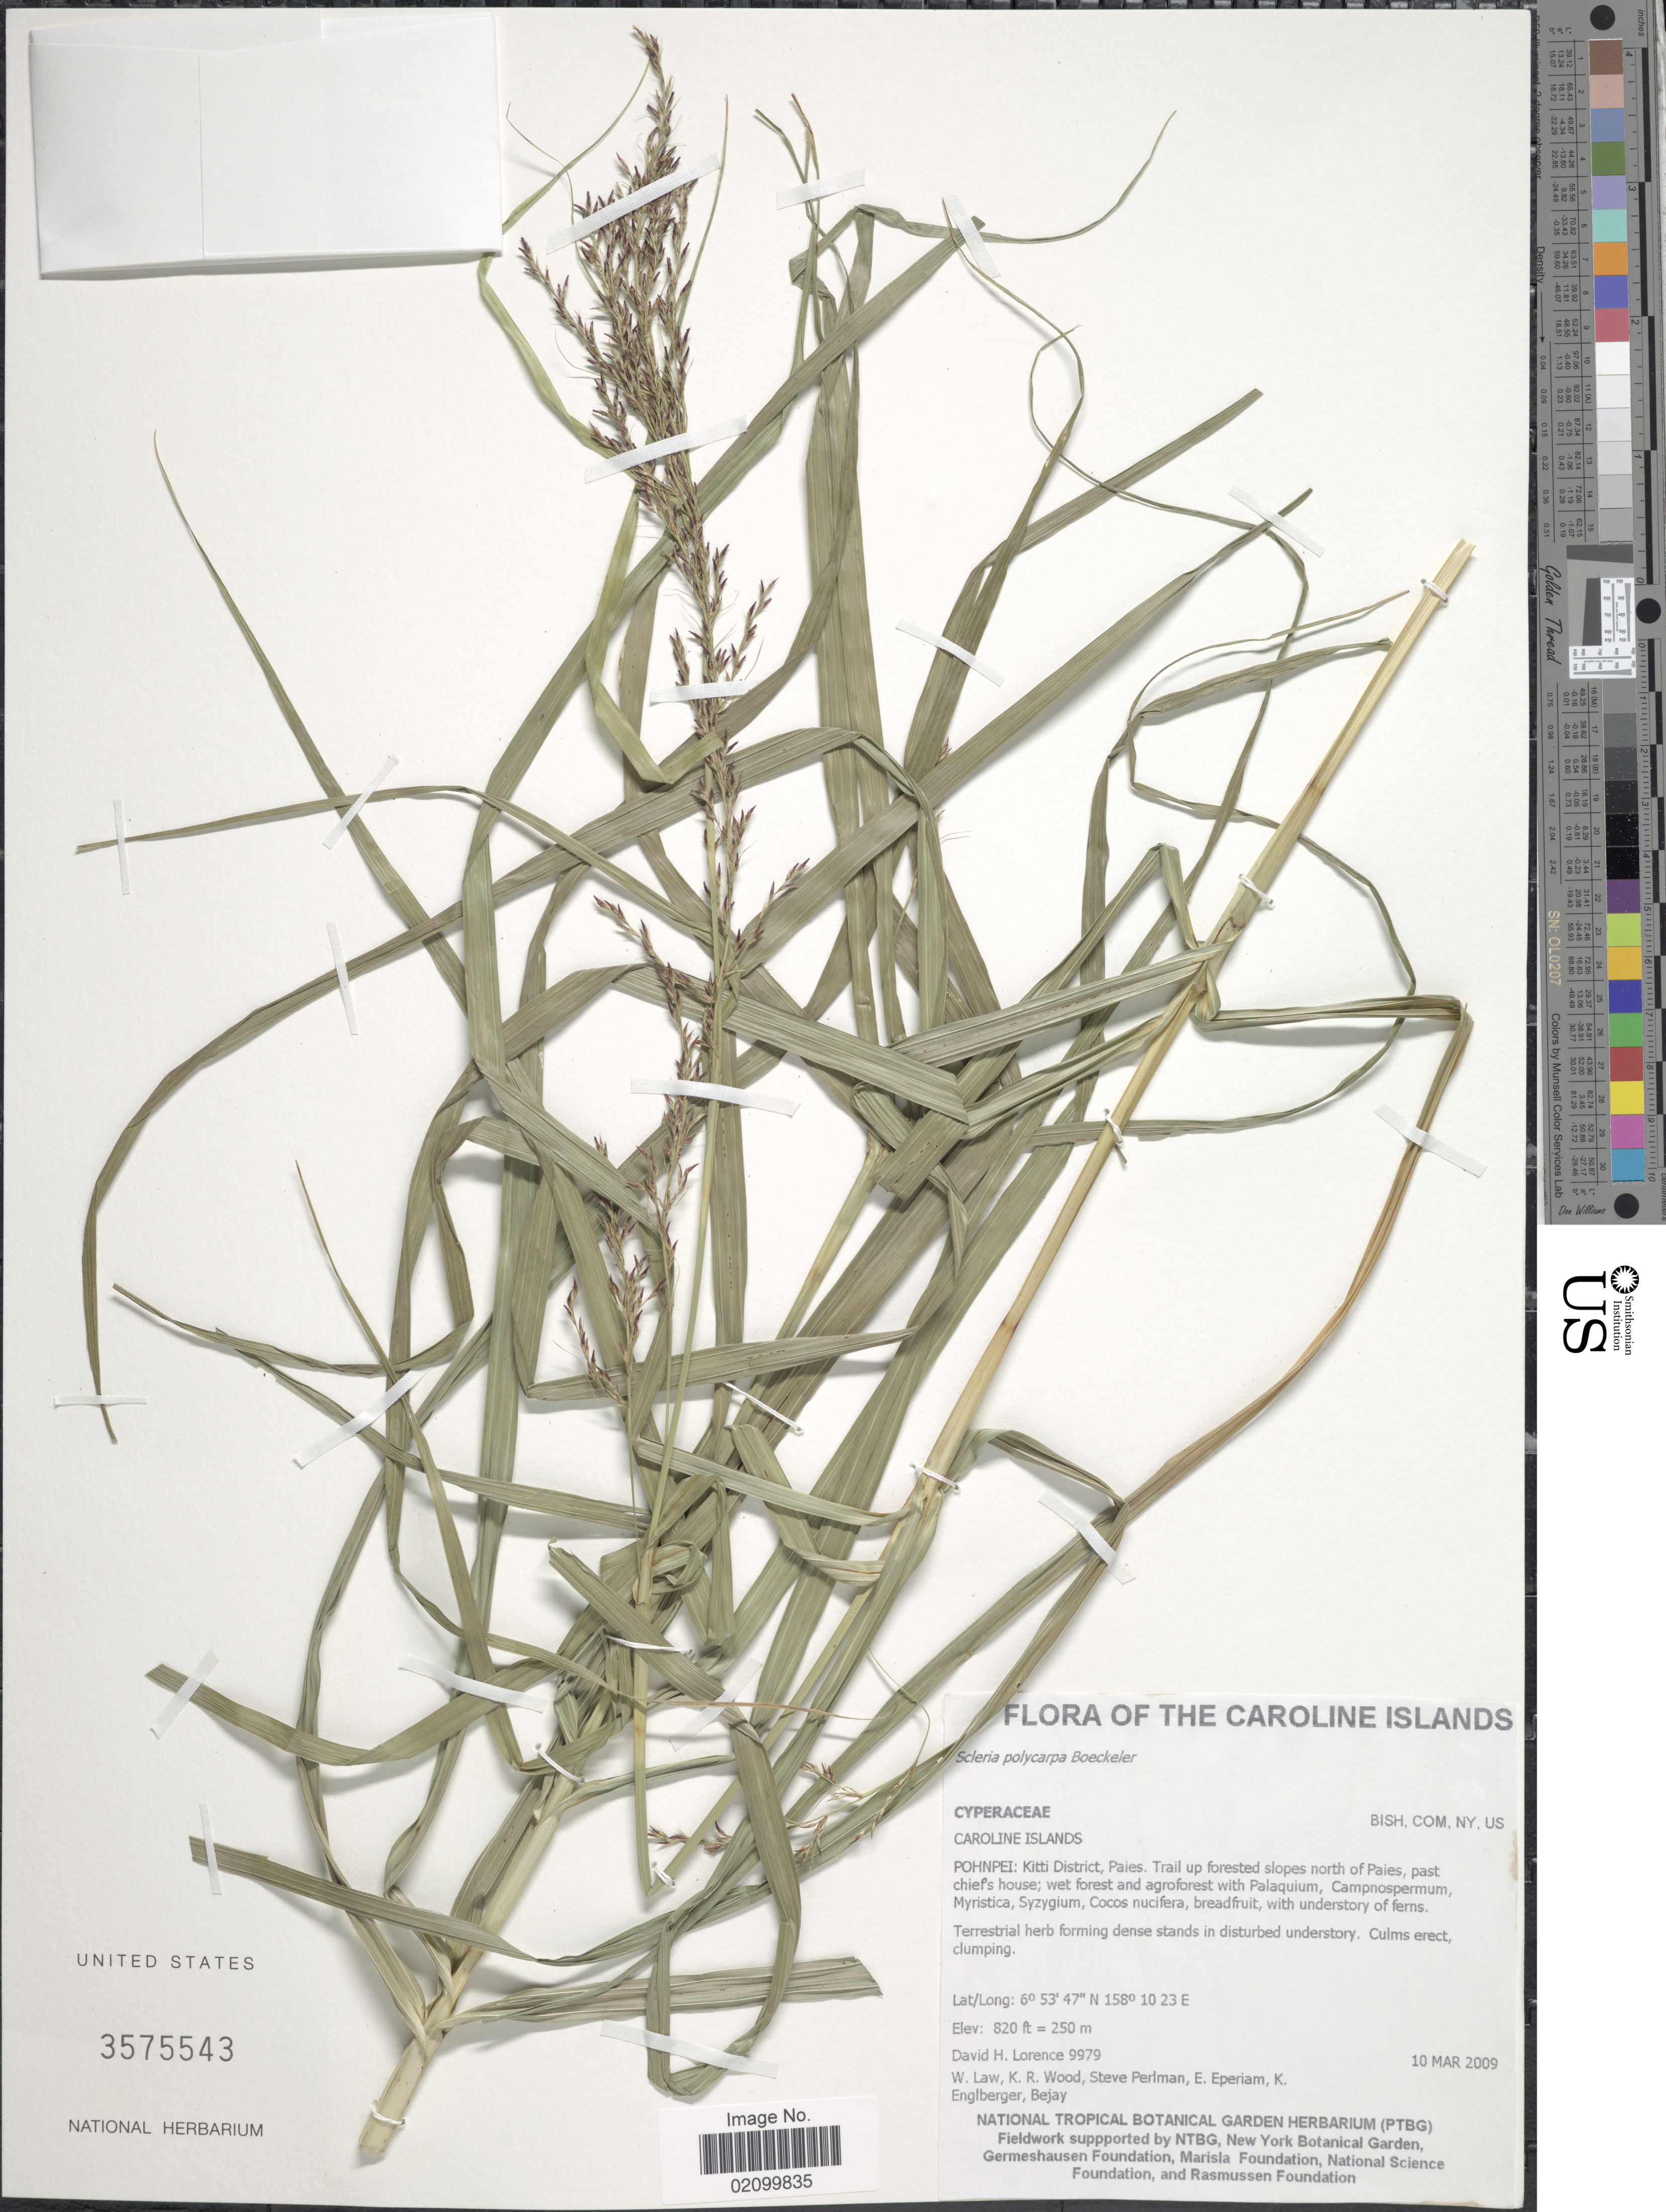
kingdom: Plantae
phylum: Tracheophyta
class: Liliopsida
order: Poales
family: Cyperaceae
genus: Scleria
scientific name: Scleria polycarpa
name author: Boeckeler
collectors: D. Lorence, W. Law, K. R. Wood, S. Perlman & et al.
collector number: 9979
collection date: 2009-03-10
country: Micronesia, Federated States of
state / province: Pohnpei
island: Pohnpei [Ponape]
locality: Caroline Islands. Pohnpei: Kitti District. Trail up forested slopes north of Paies, past chief's house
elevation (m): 250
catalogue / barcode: US 3575543